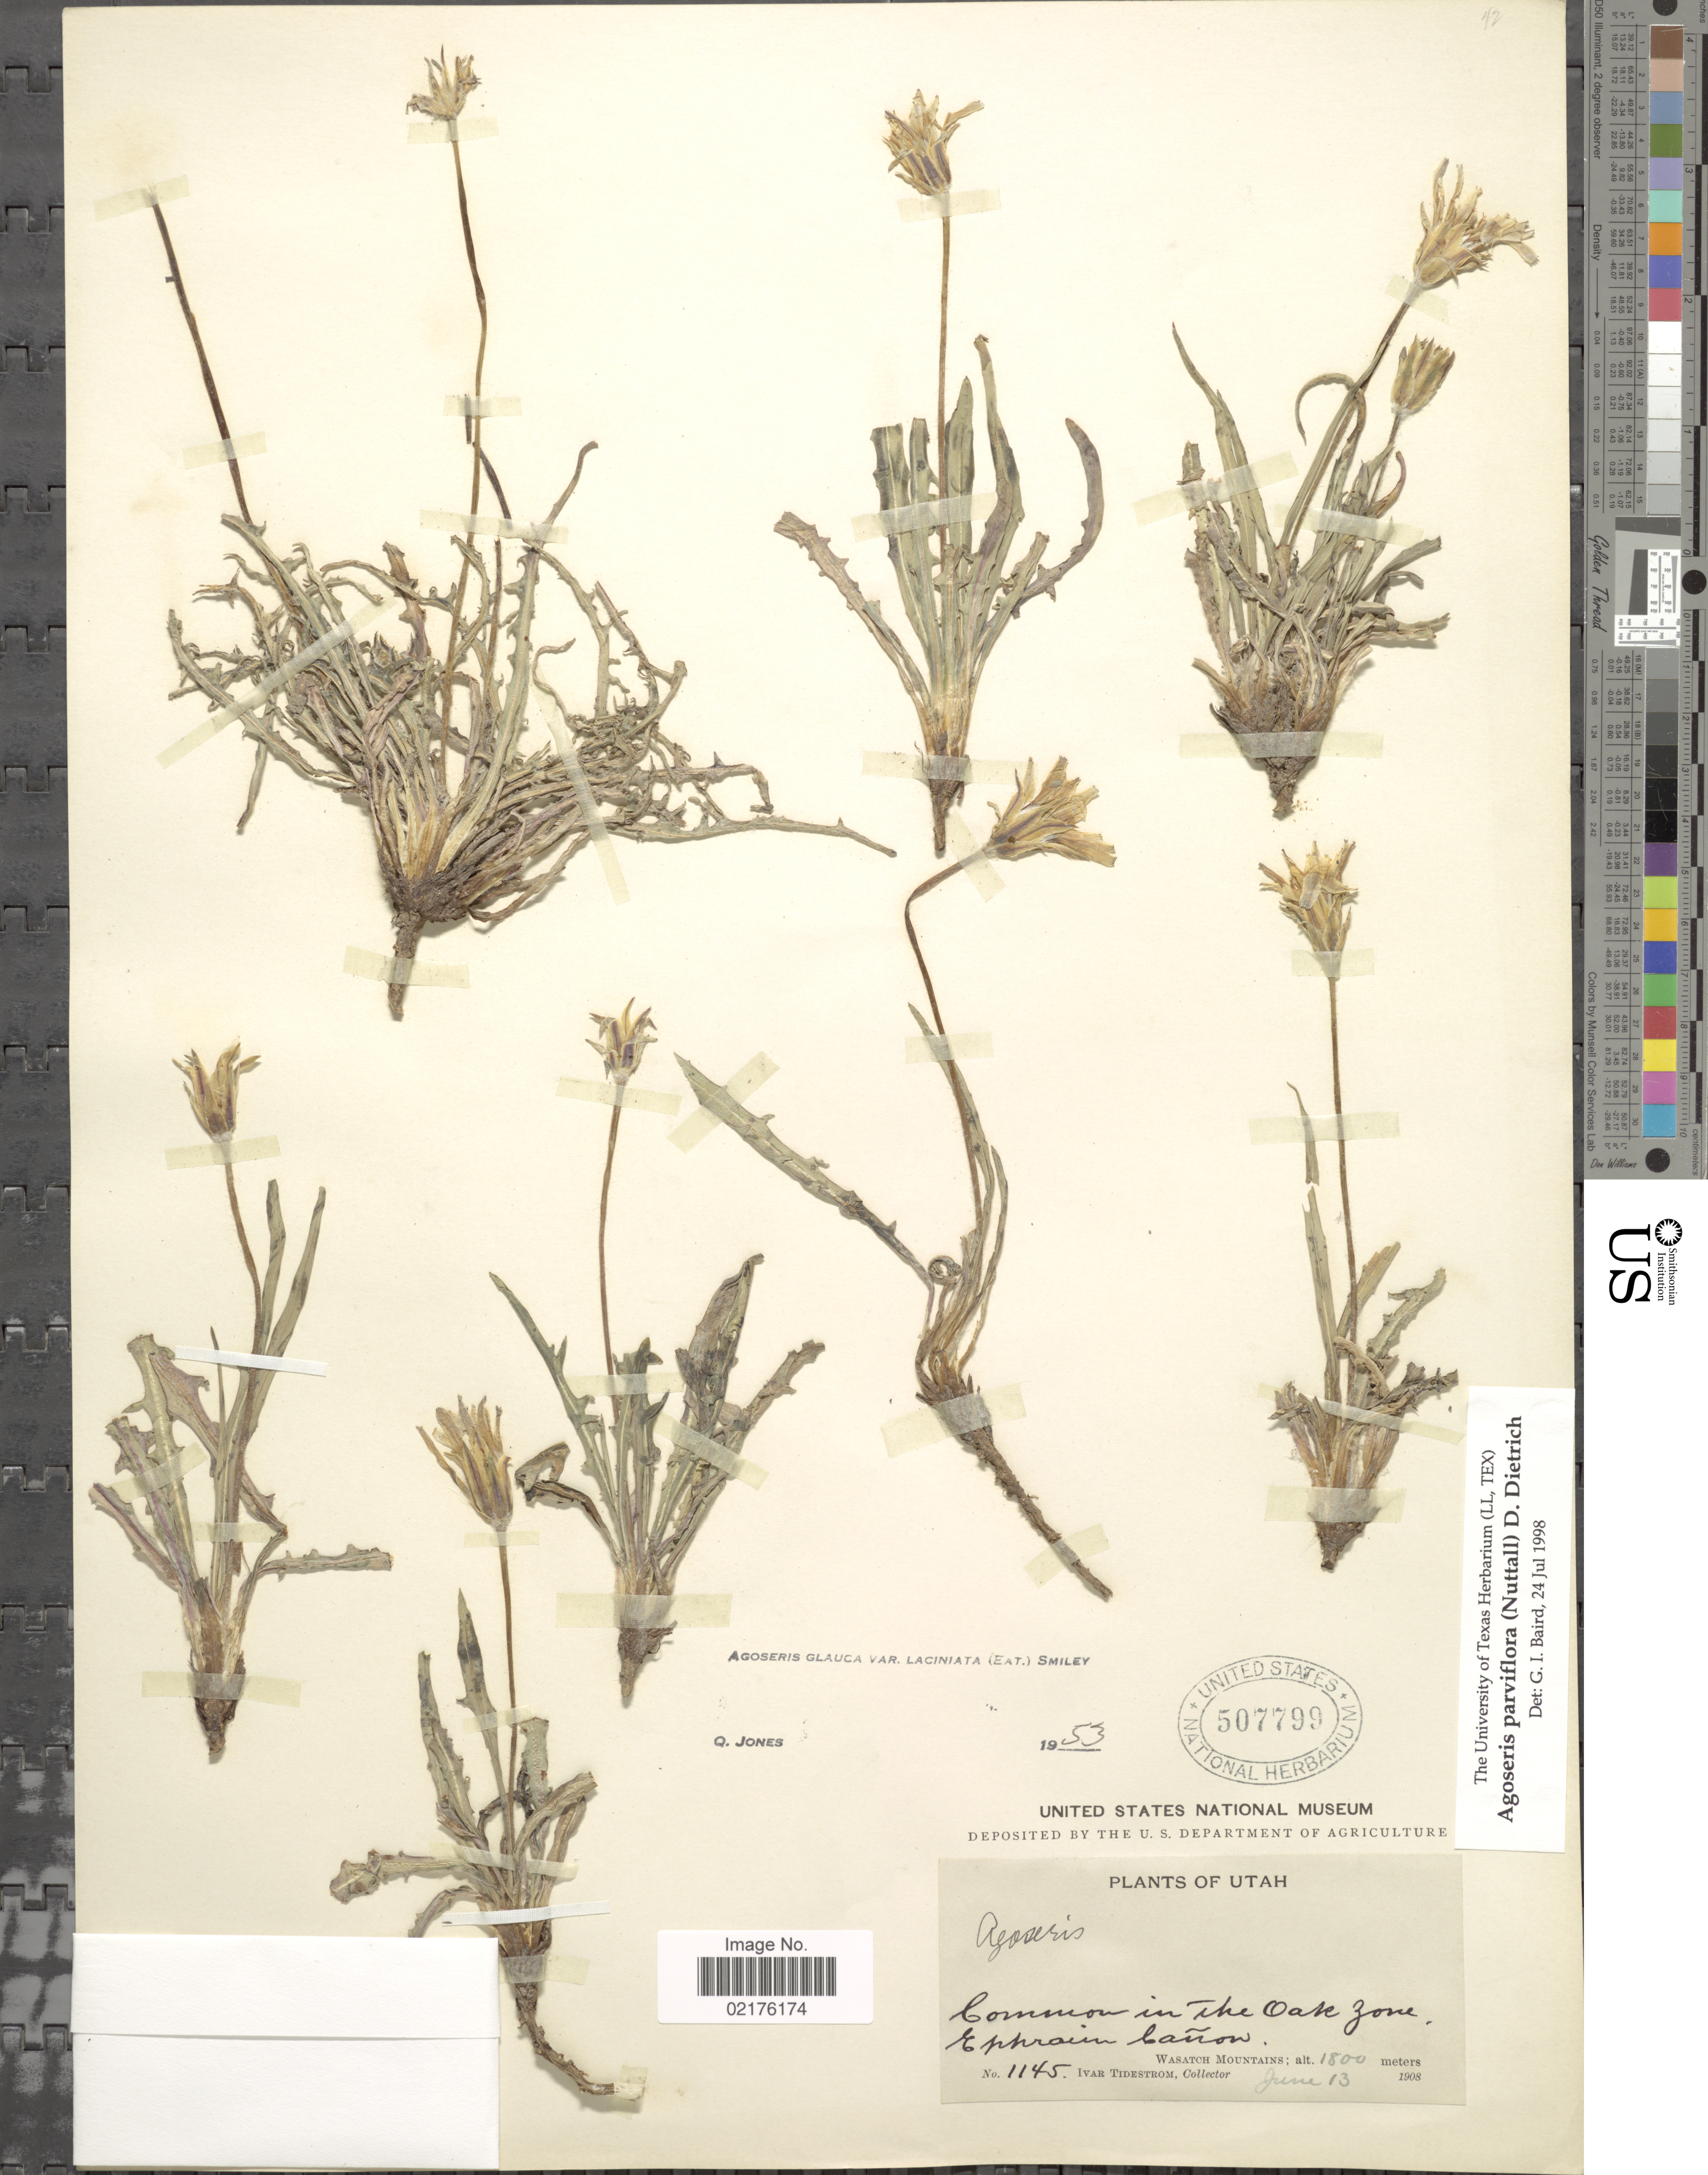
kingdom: Plantae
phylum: Tracheophyta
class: Magnoliopsida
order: Asterales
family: Asteraceae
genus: Agoseris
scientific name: Agoseris parviflora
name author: (Nutt.) D. Dietr.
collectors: I. F. Tidestrom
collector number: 1145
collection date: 1908-06-13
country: United States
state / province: Utah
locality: Common in the Oak Zone, Ephrain Canon, Wasatch Mountains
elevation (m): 1800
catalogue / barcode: US 507799